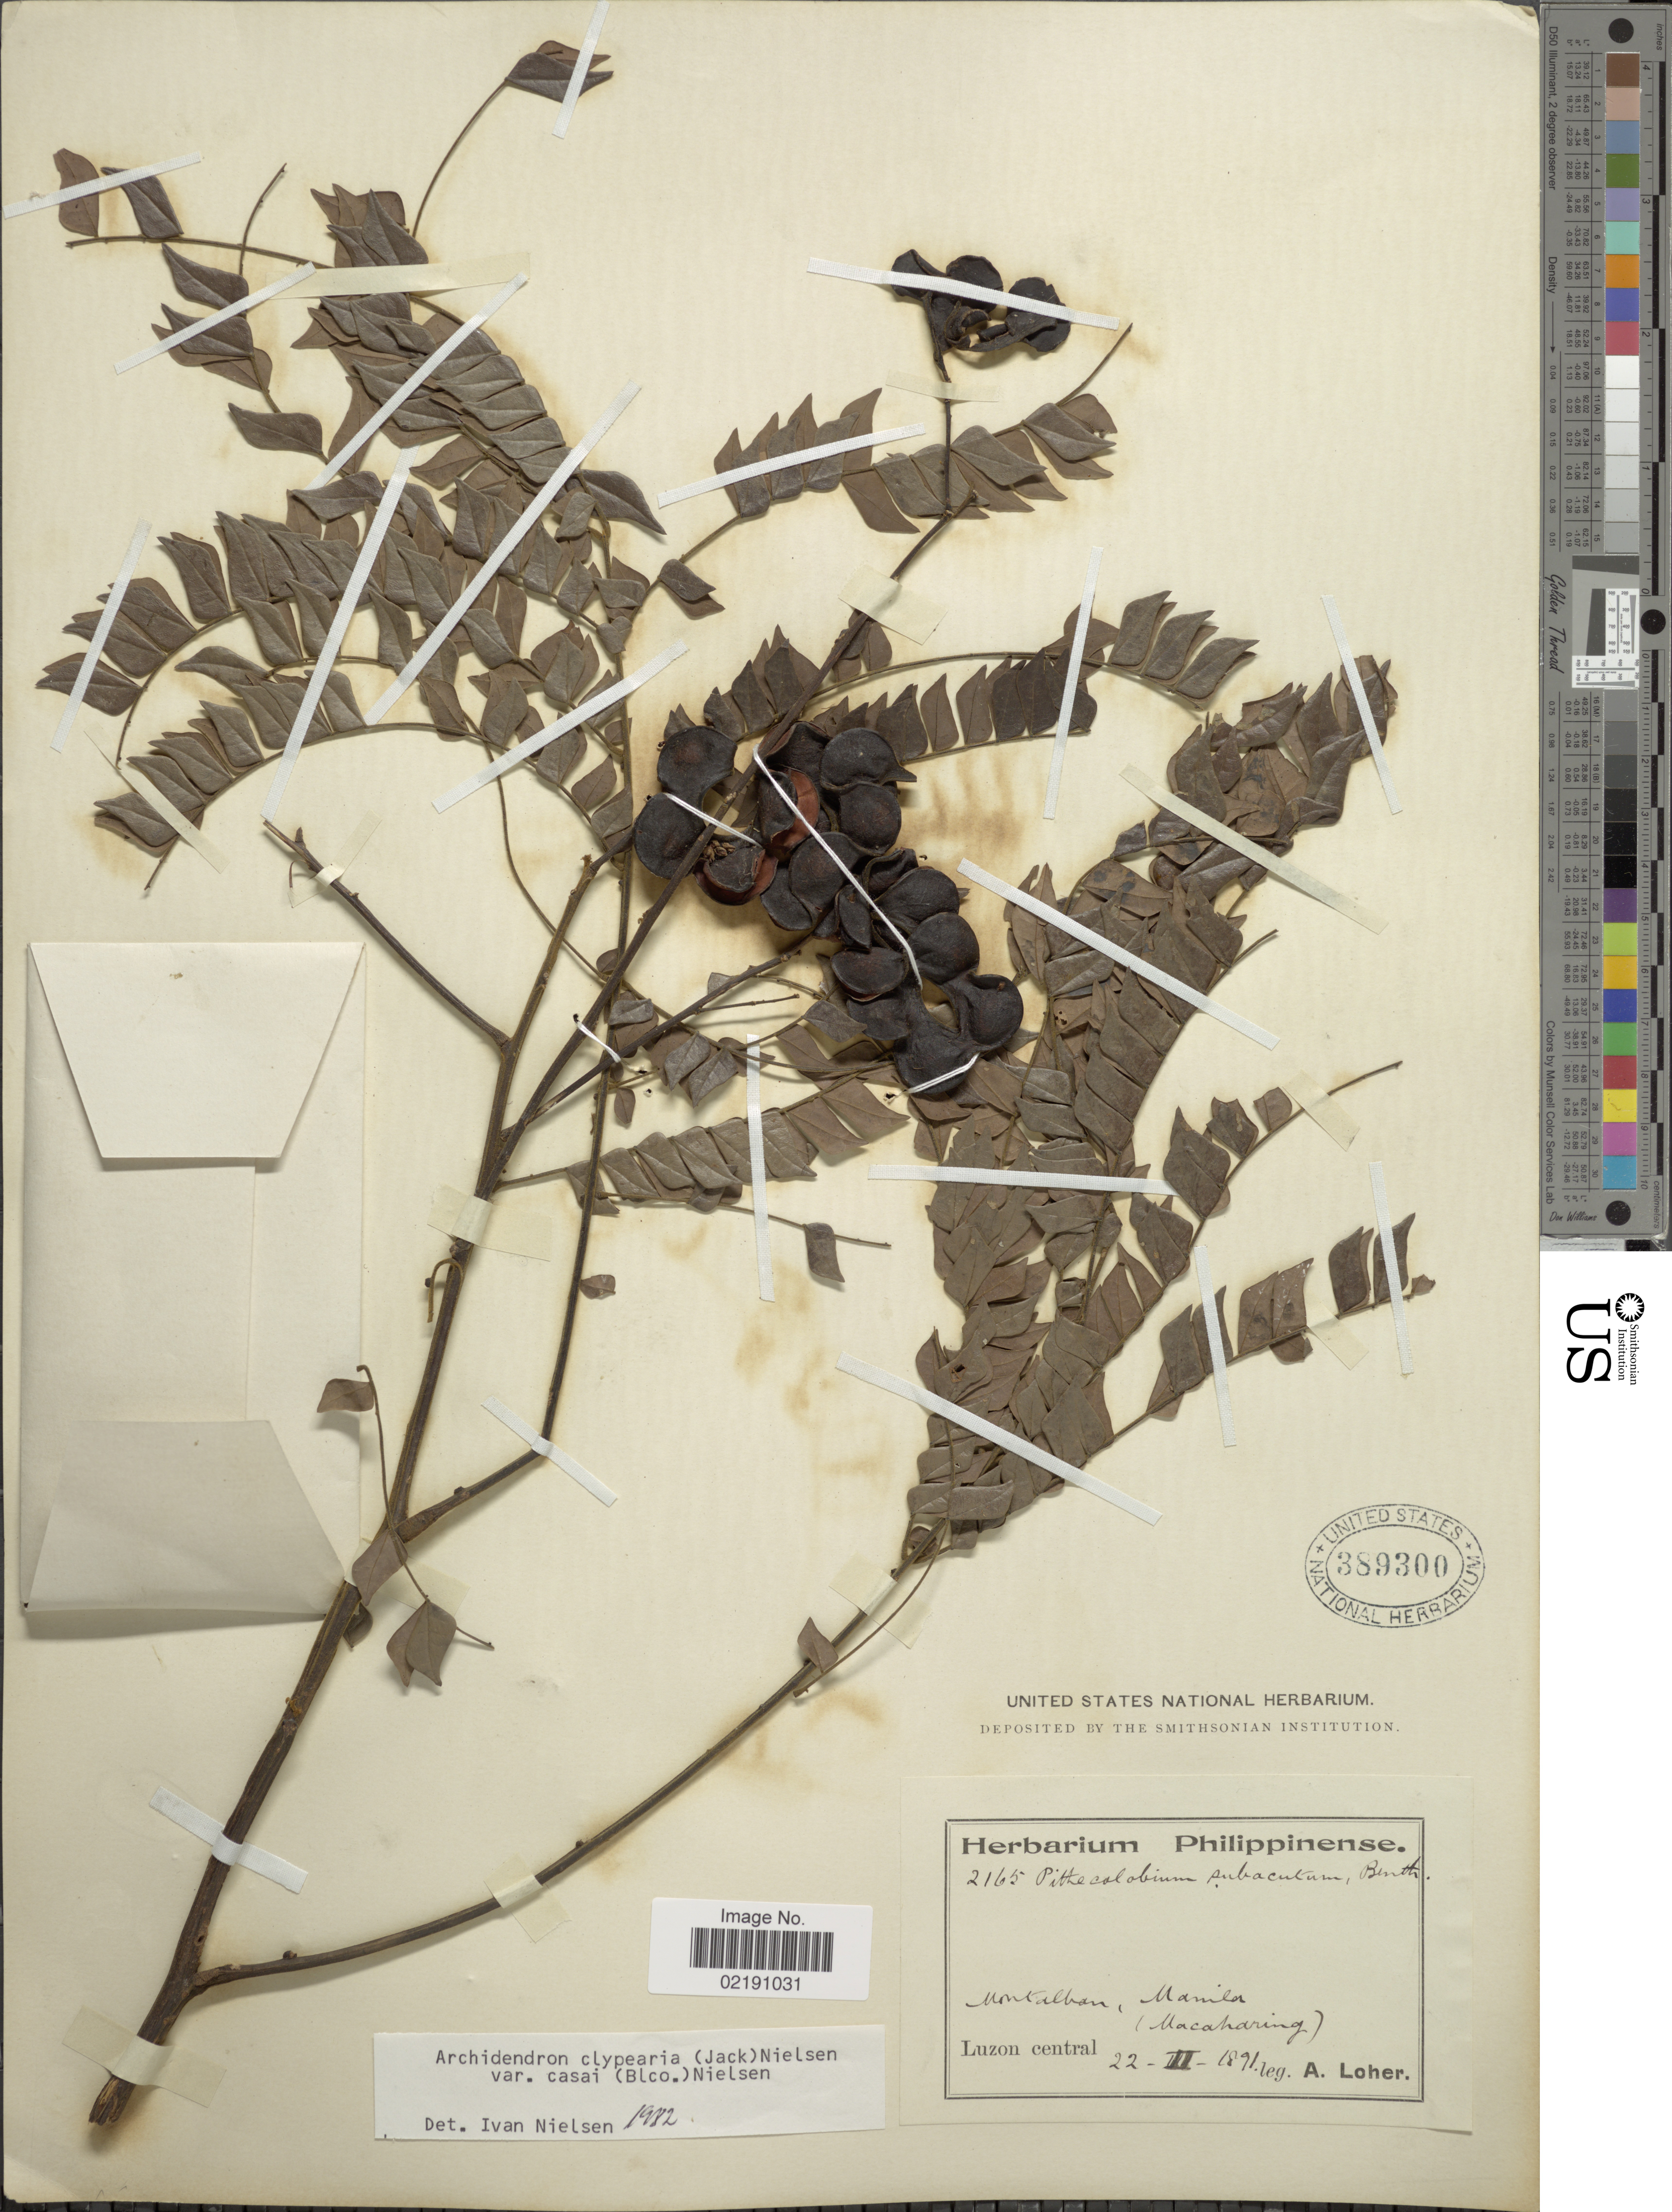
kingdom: Plantae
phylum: Tracheophyta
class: Magnoliopsida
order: Fabales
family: Fabaceae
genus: Archidendron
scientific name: Archidendron clypearia var. casai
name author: (Blanco) I.C. Nielsen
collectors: A. Loher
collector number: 2165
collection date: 1891-03-22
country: Philippines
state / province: Central Luzon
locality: Montalban, Manila (Macaharing). Luzon central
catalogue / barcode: US 389300